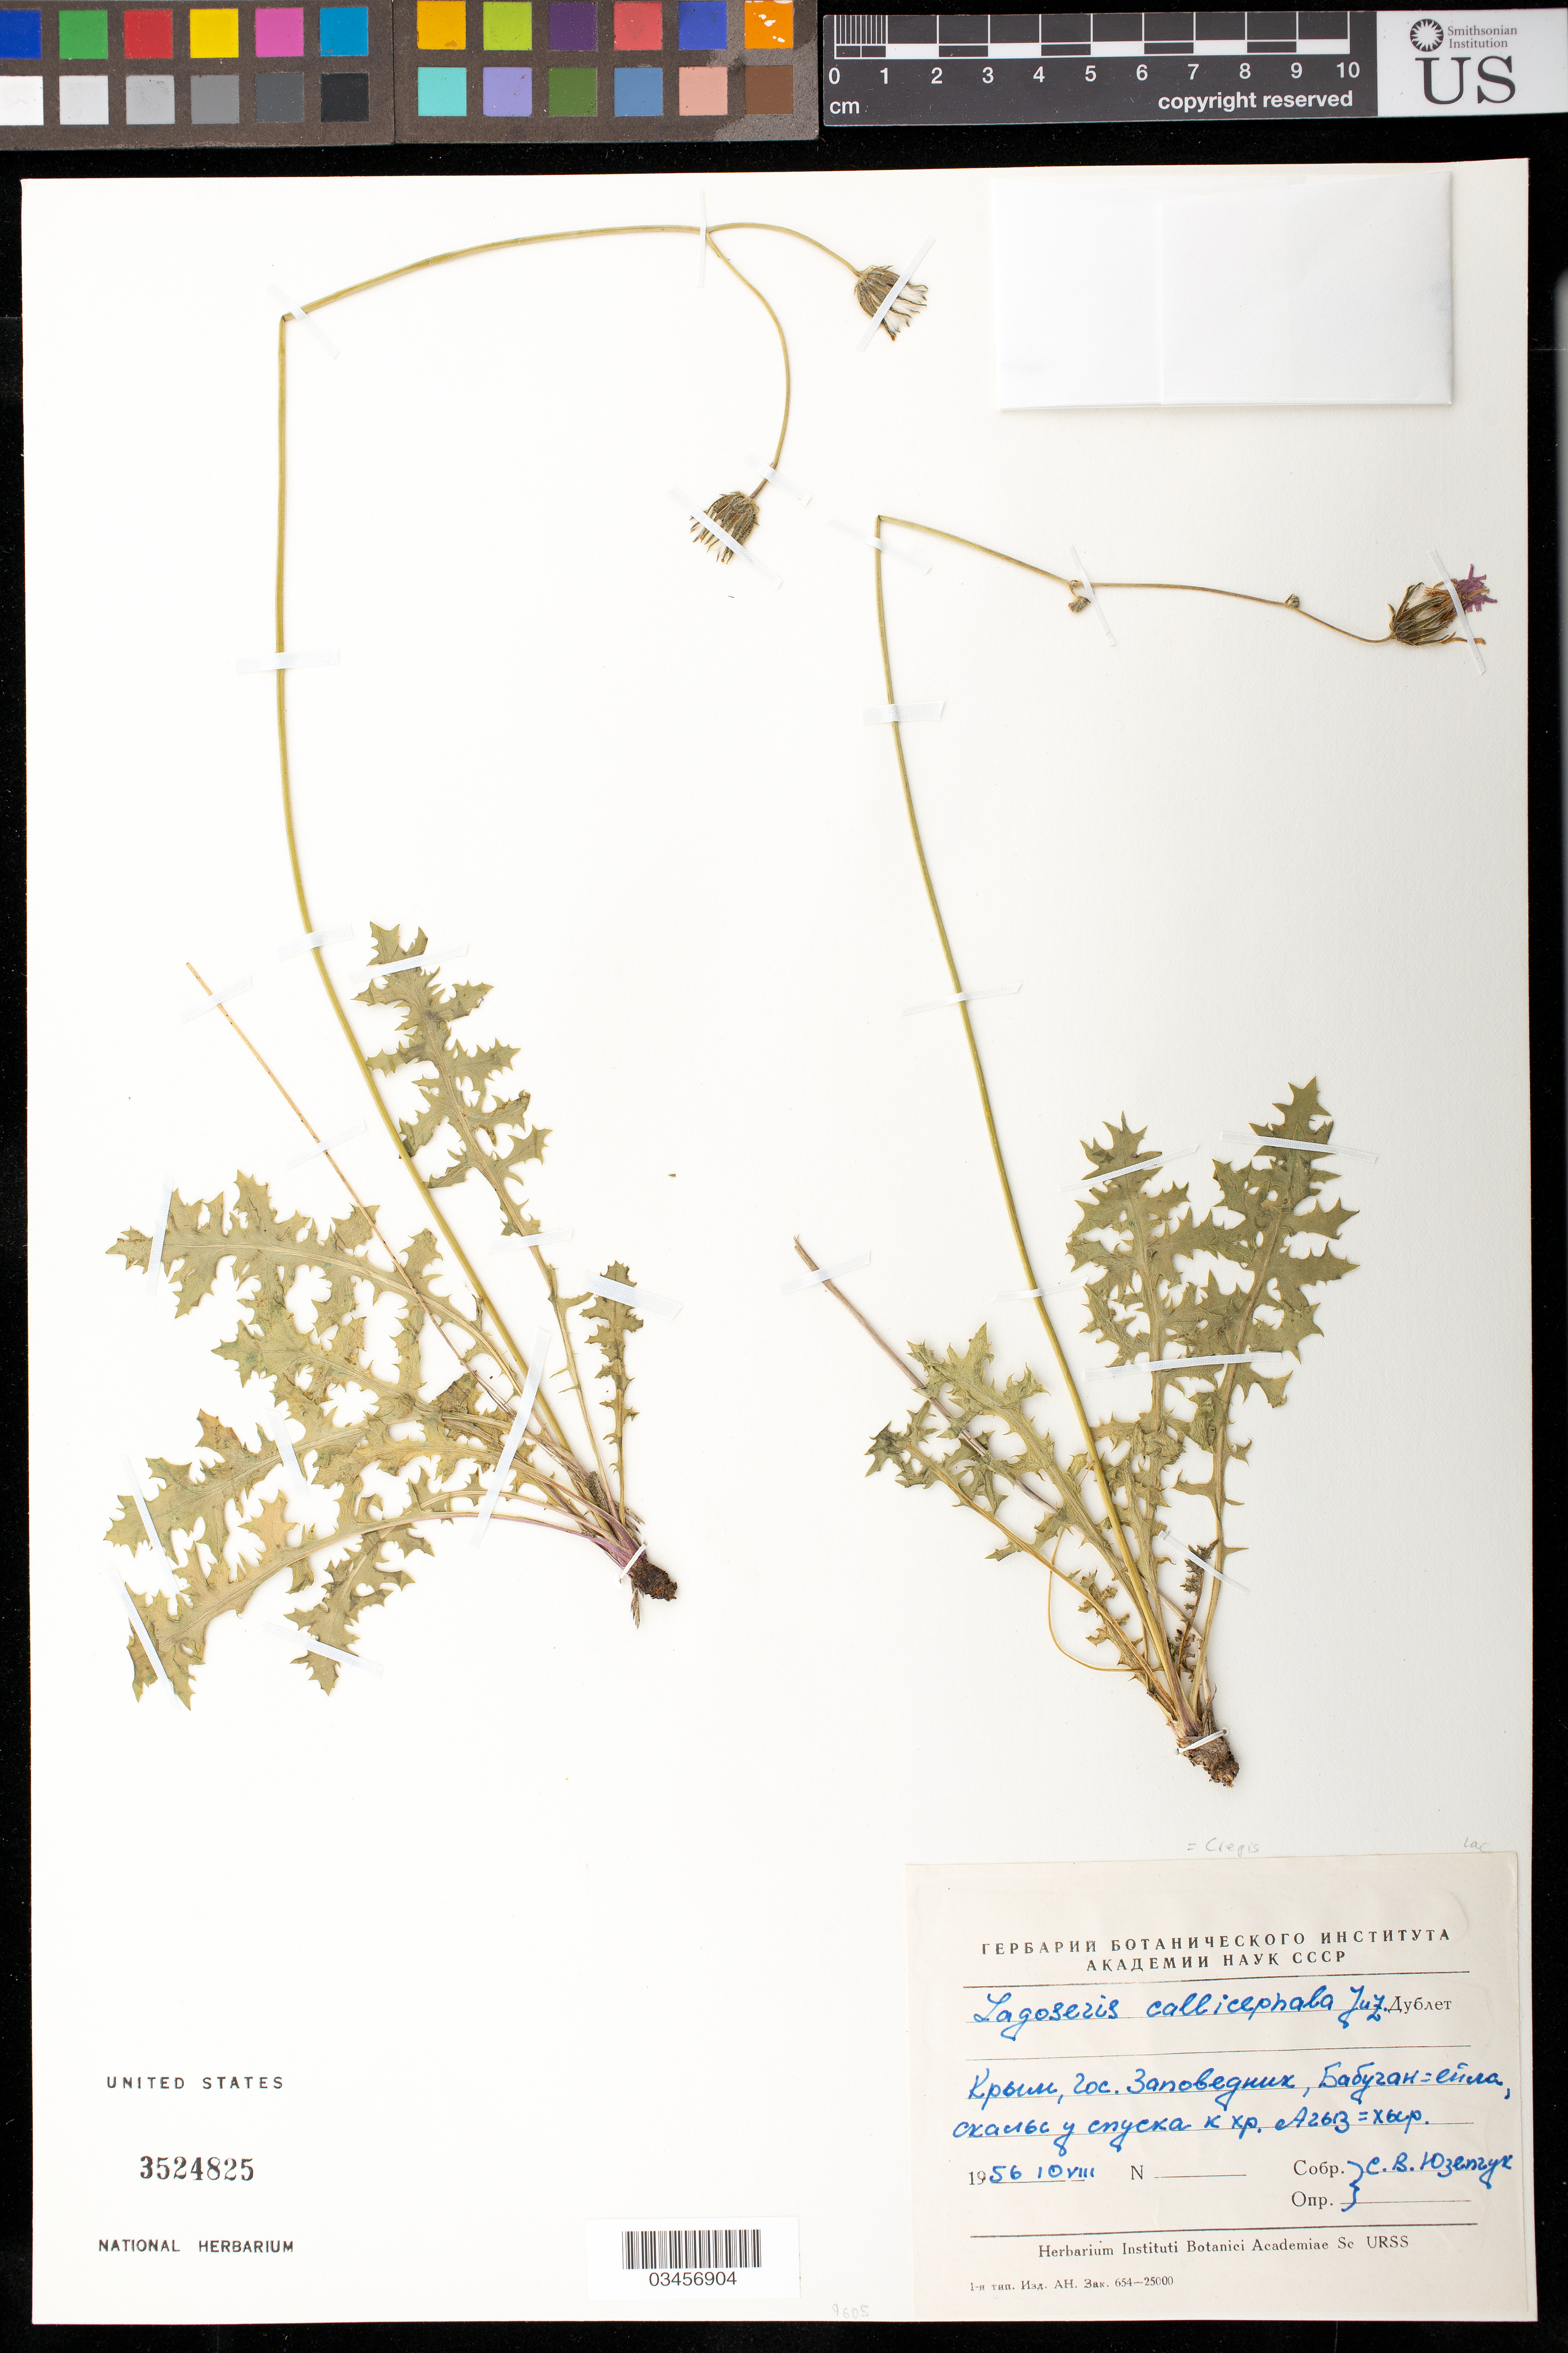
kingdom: Plantae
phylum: Tracheophyta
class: Magnoliopsida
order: Asterales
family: Asteraceae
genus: Lagoseris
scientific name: Lagoseris callicephala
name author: Juz.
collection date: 1956-08-10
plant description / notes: Label written in Russian, I think.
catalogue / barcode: US 3524825